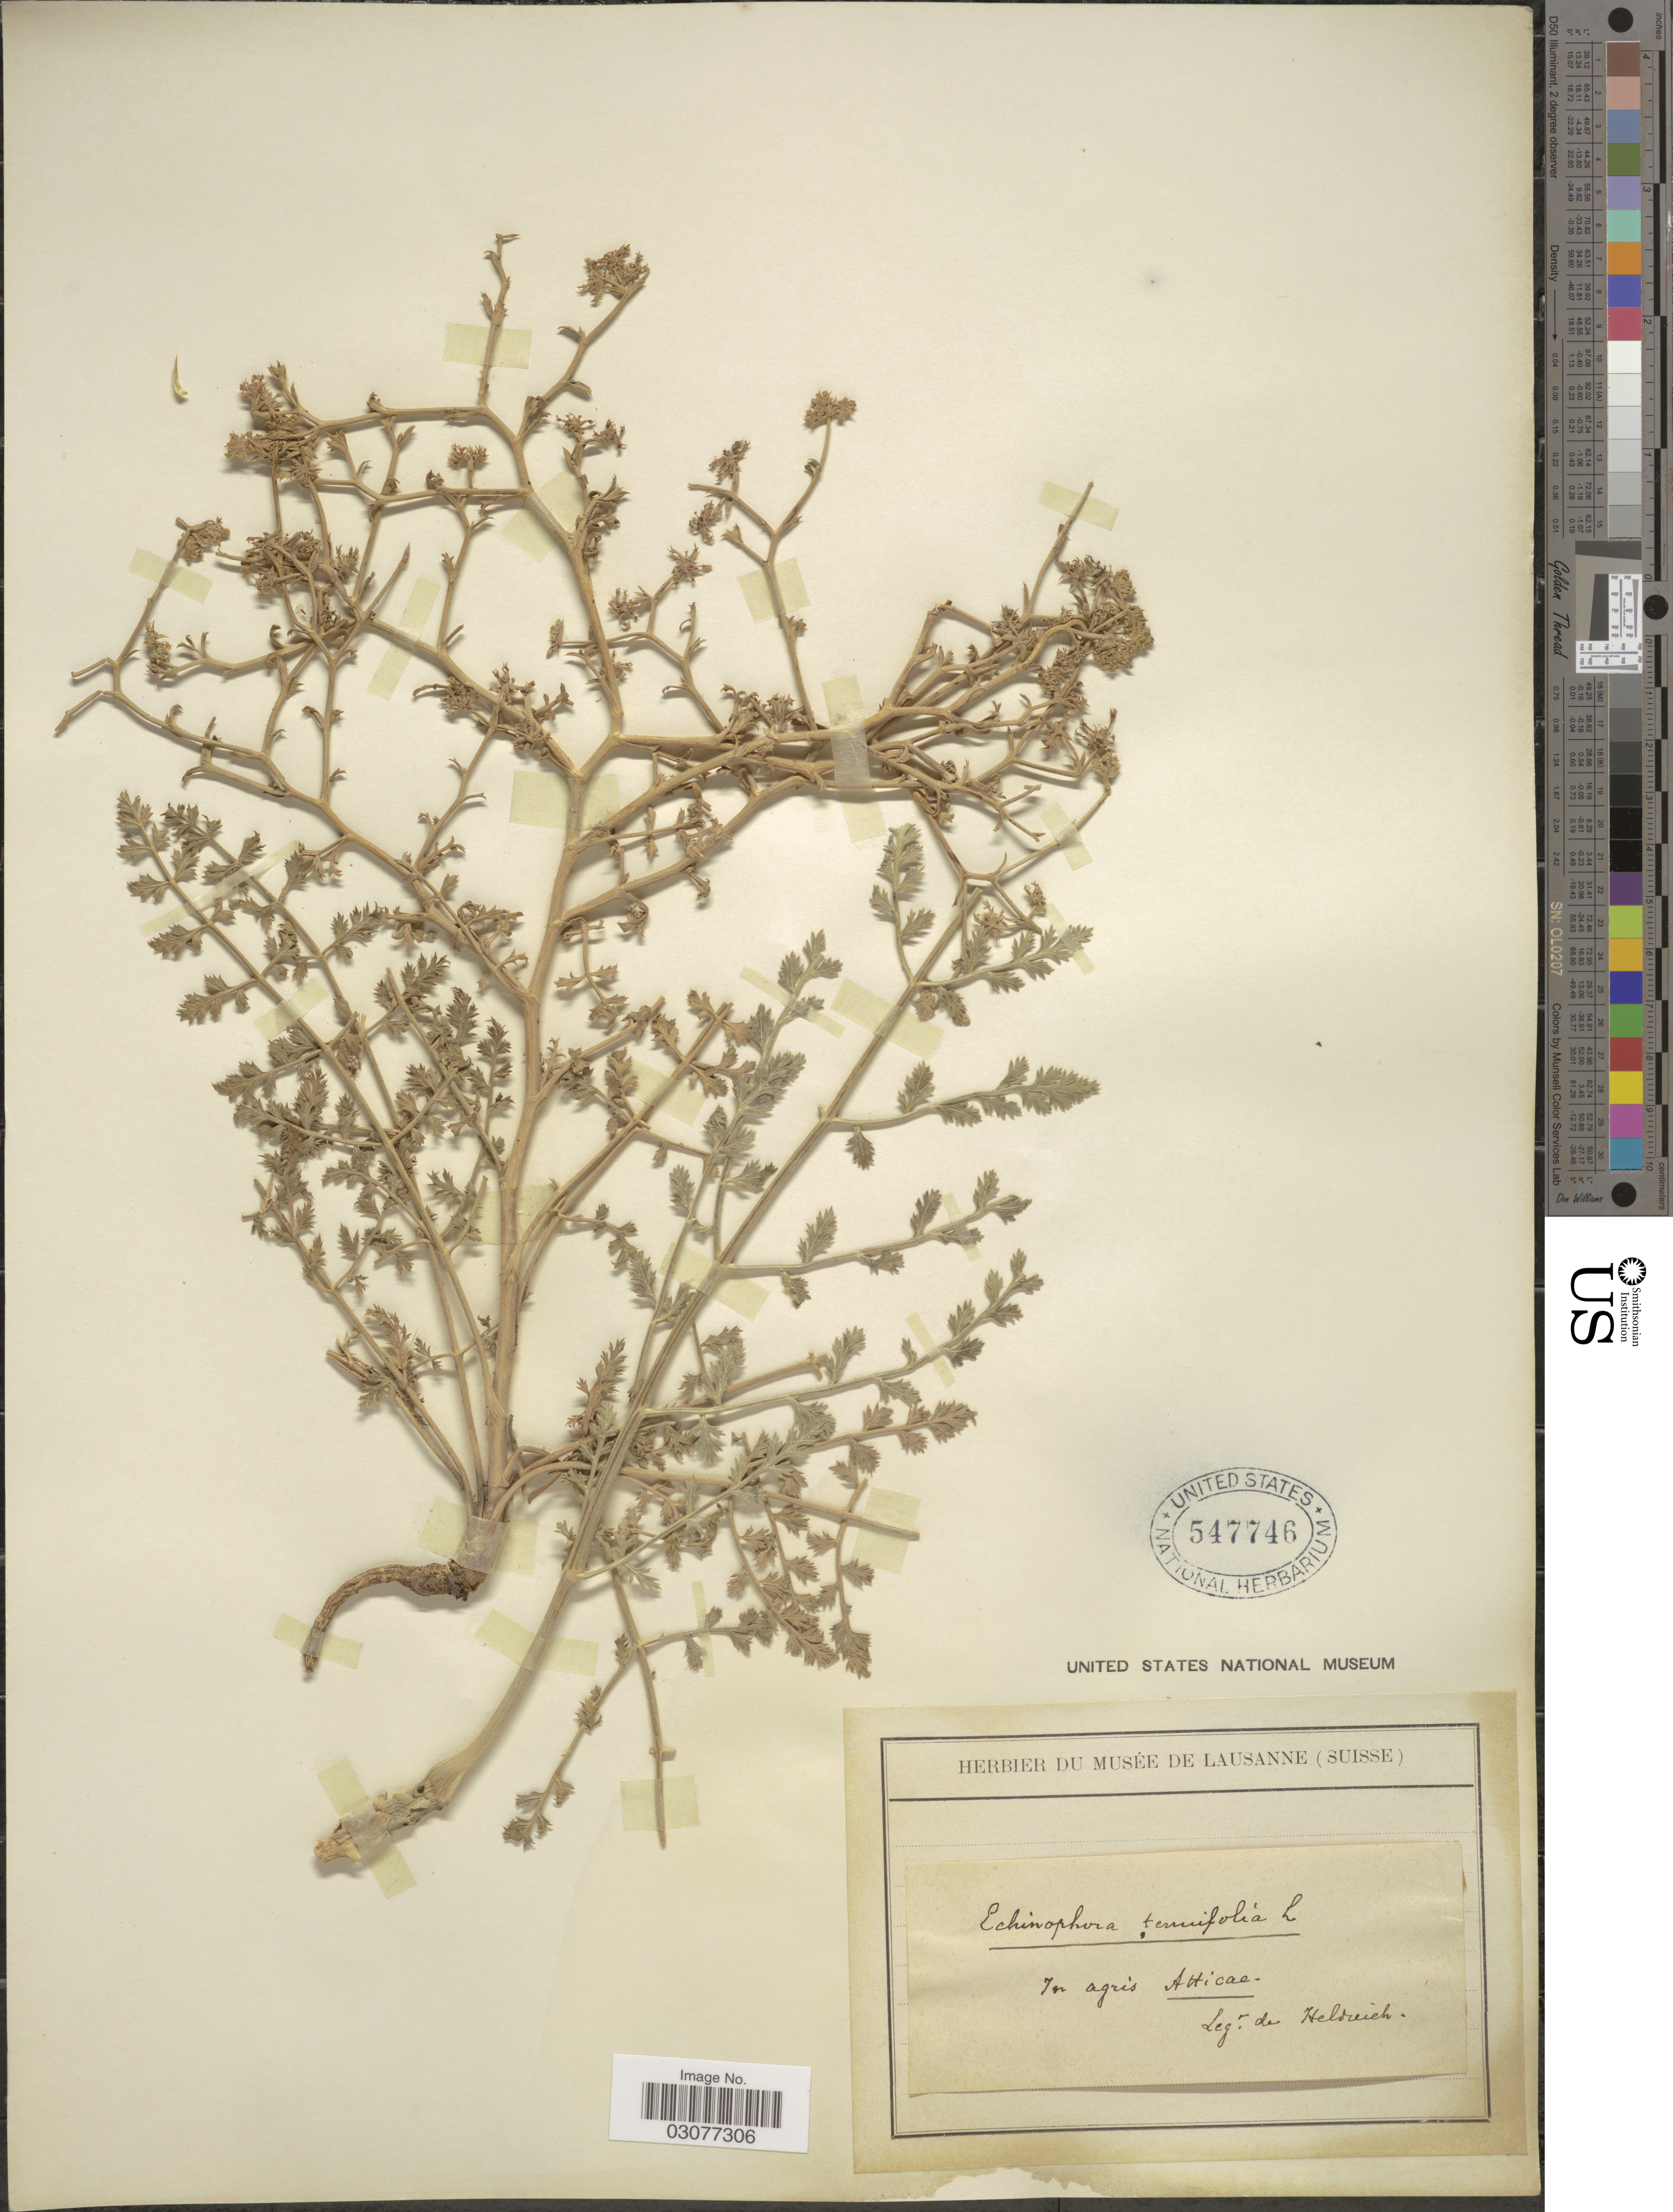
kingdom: Plantae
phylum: Tracheophyta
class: Magnoliopsida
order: Apiales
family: Apiaceae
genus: Echinophora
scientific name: Echinophora tenuifolia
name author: L.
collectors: -. De Heldreich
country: Greece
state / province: Attica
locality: In agris Atticae.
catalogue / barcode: US 547746